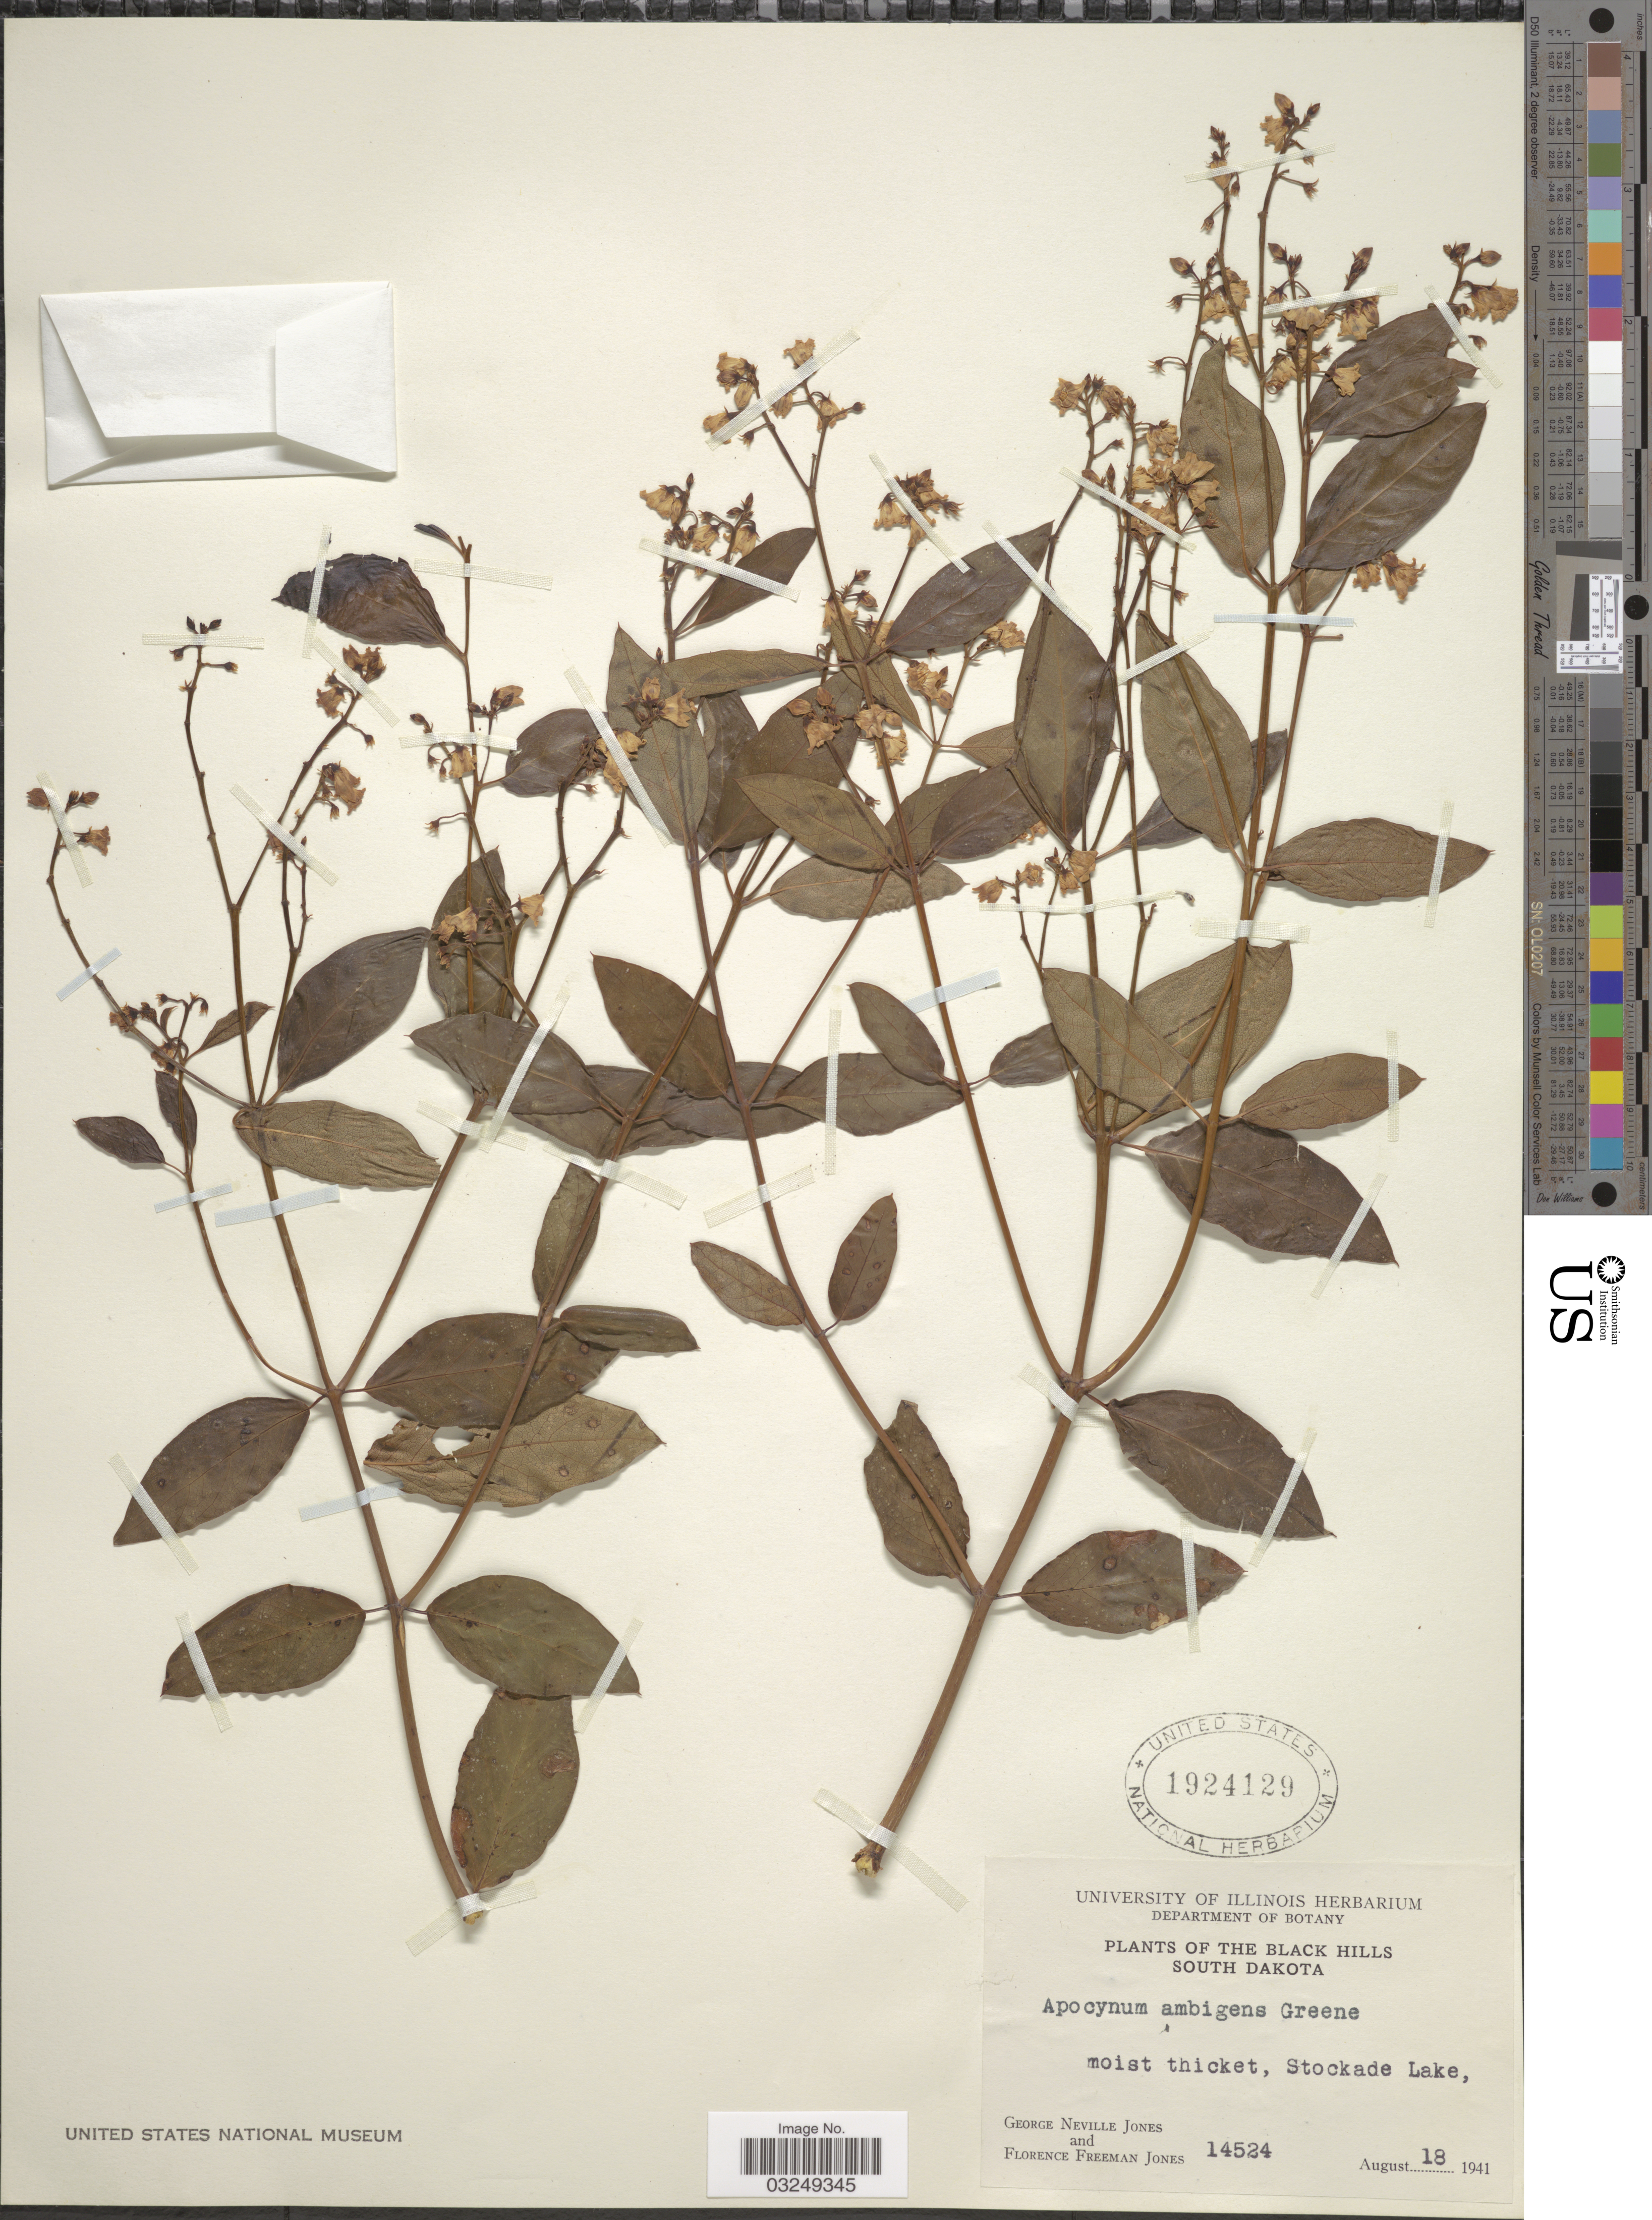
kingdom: Plantae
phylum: Tracheophyta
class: Magnoliopsida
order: Gentianales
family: Apocynaceae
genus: Apocynum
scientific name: Apocynum ambigens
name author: S.W. Greene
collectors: G. N. Jones & F. Jones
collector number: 14524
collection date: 1941-08-18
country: United States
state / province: South Dakota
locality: Black Hills. Stockade Lake.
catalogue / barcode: US 1924129